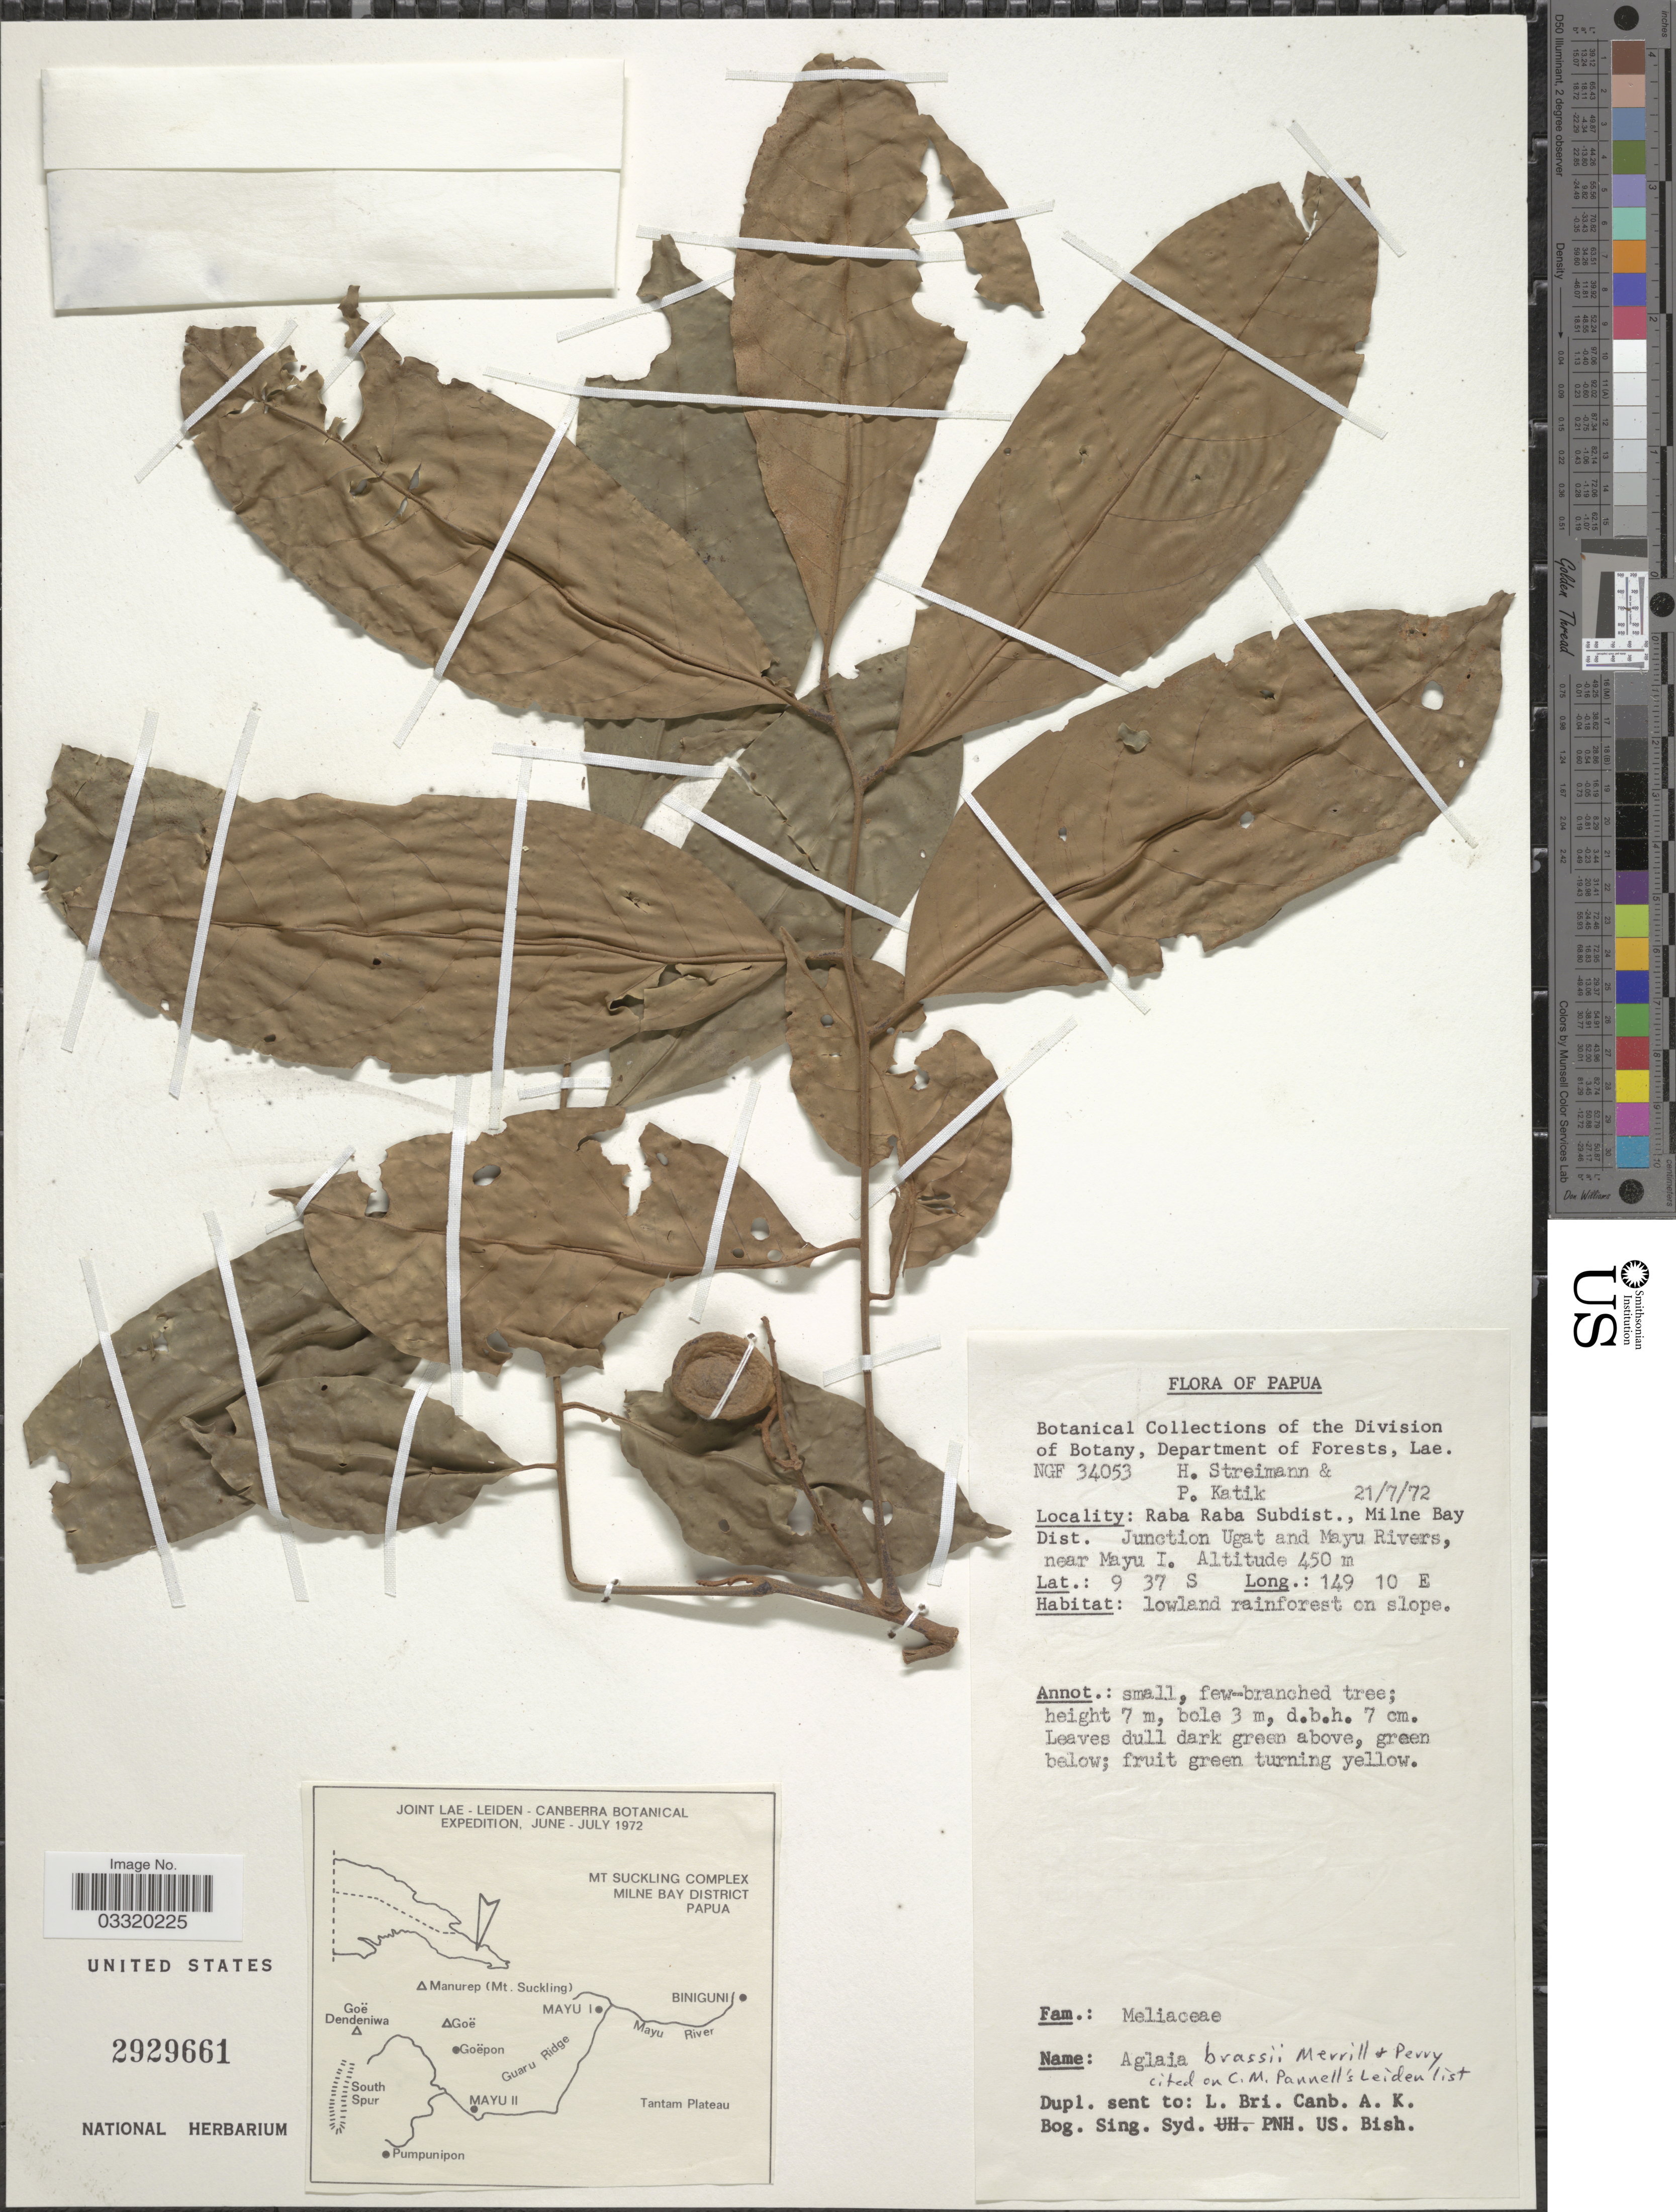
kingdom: Plantae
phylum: Tracheophyta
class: Magnoliopsida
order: Sapindales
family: Meliaceae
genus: Aglaia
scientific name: Aglaia brassii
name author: Merr. & L.M. Perry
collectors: H. Streimann & P. Katik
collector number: NGF 34053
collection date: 1972-07-21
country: Papua New Guinea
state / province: Milne Bay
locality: Papua. Raba Raba Subdist., Milne Bay Dist. Junction Ugat and Mayu Rivers, near Mayu I.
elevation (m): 450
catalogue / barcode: US 2929661